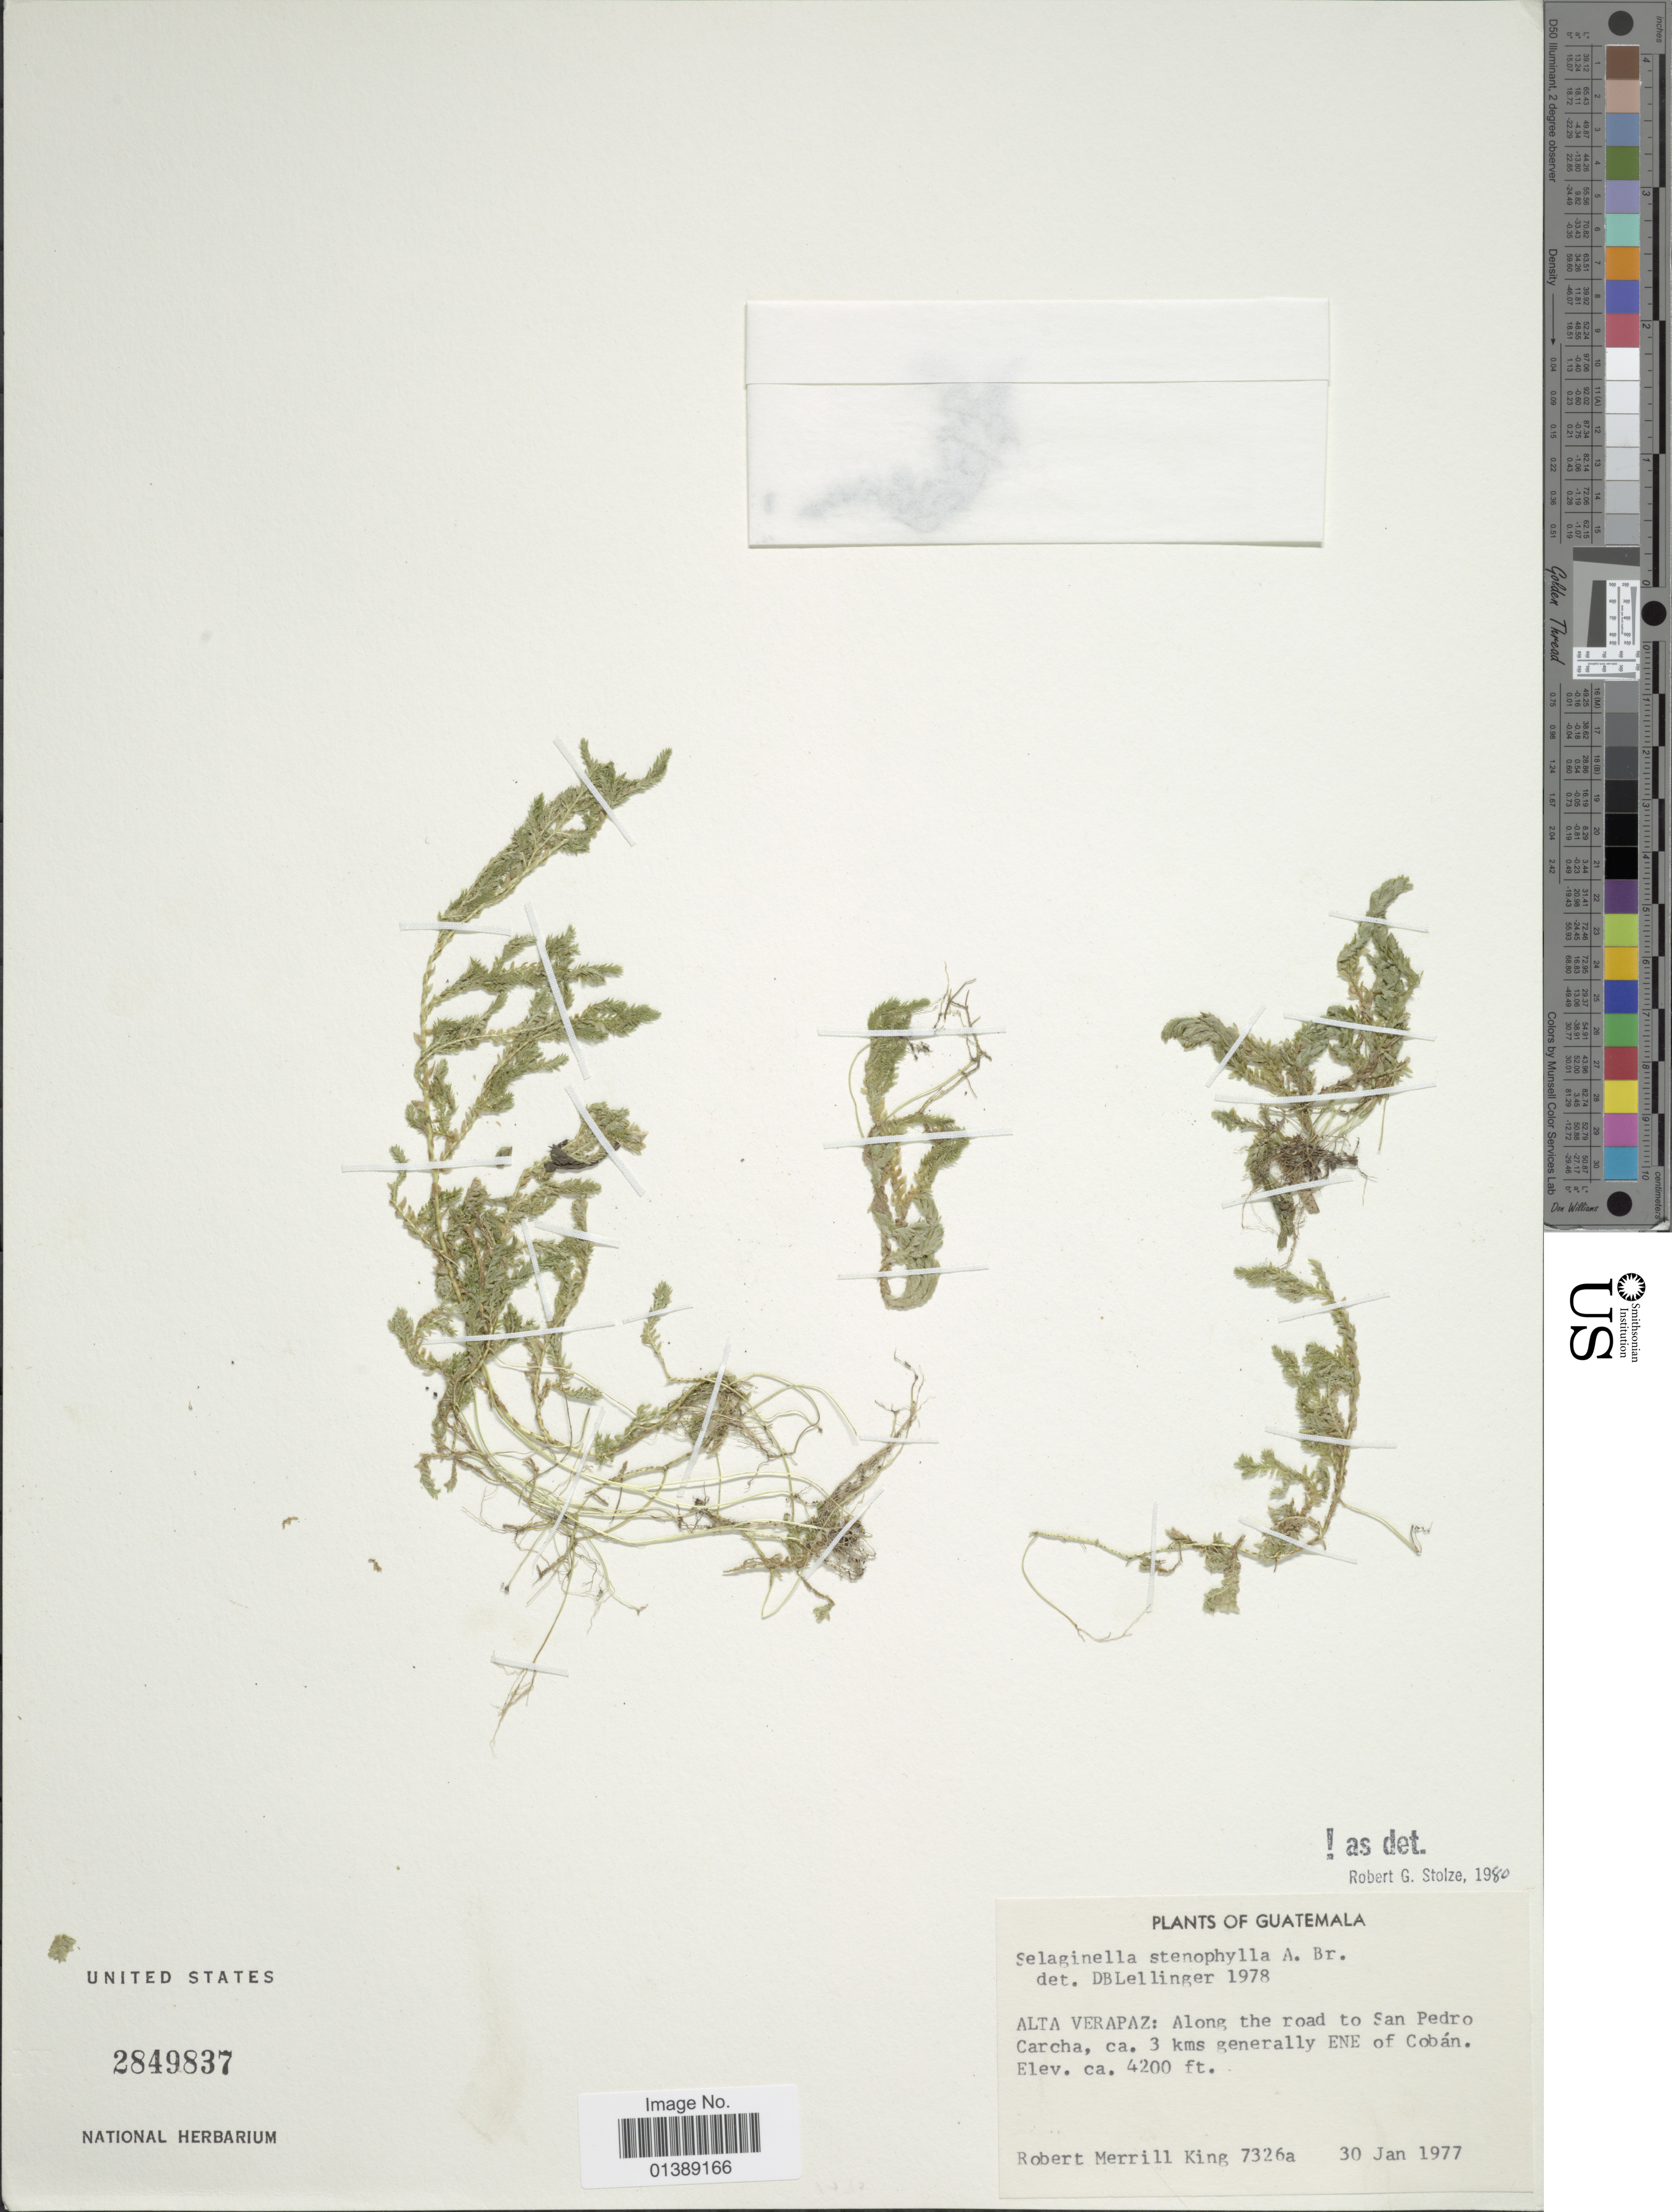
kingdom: Plantae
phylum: Tracheophyta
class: Lycopodiopsida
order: Selaginellales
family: Selaginellaceae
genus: Selaginella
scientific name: Selaginella stenophylla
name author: A. Braun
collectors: R. M. King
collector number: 7326a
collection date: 1977-01-30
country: Guatemala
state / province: Alta Verapaz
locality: Along the road to San Pedro Carcha, ca 3 kms generally ENE of Cobán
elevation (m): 1280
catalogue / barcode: US 2849837